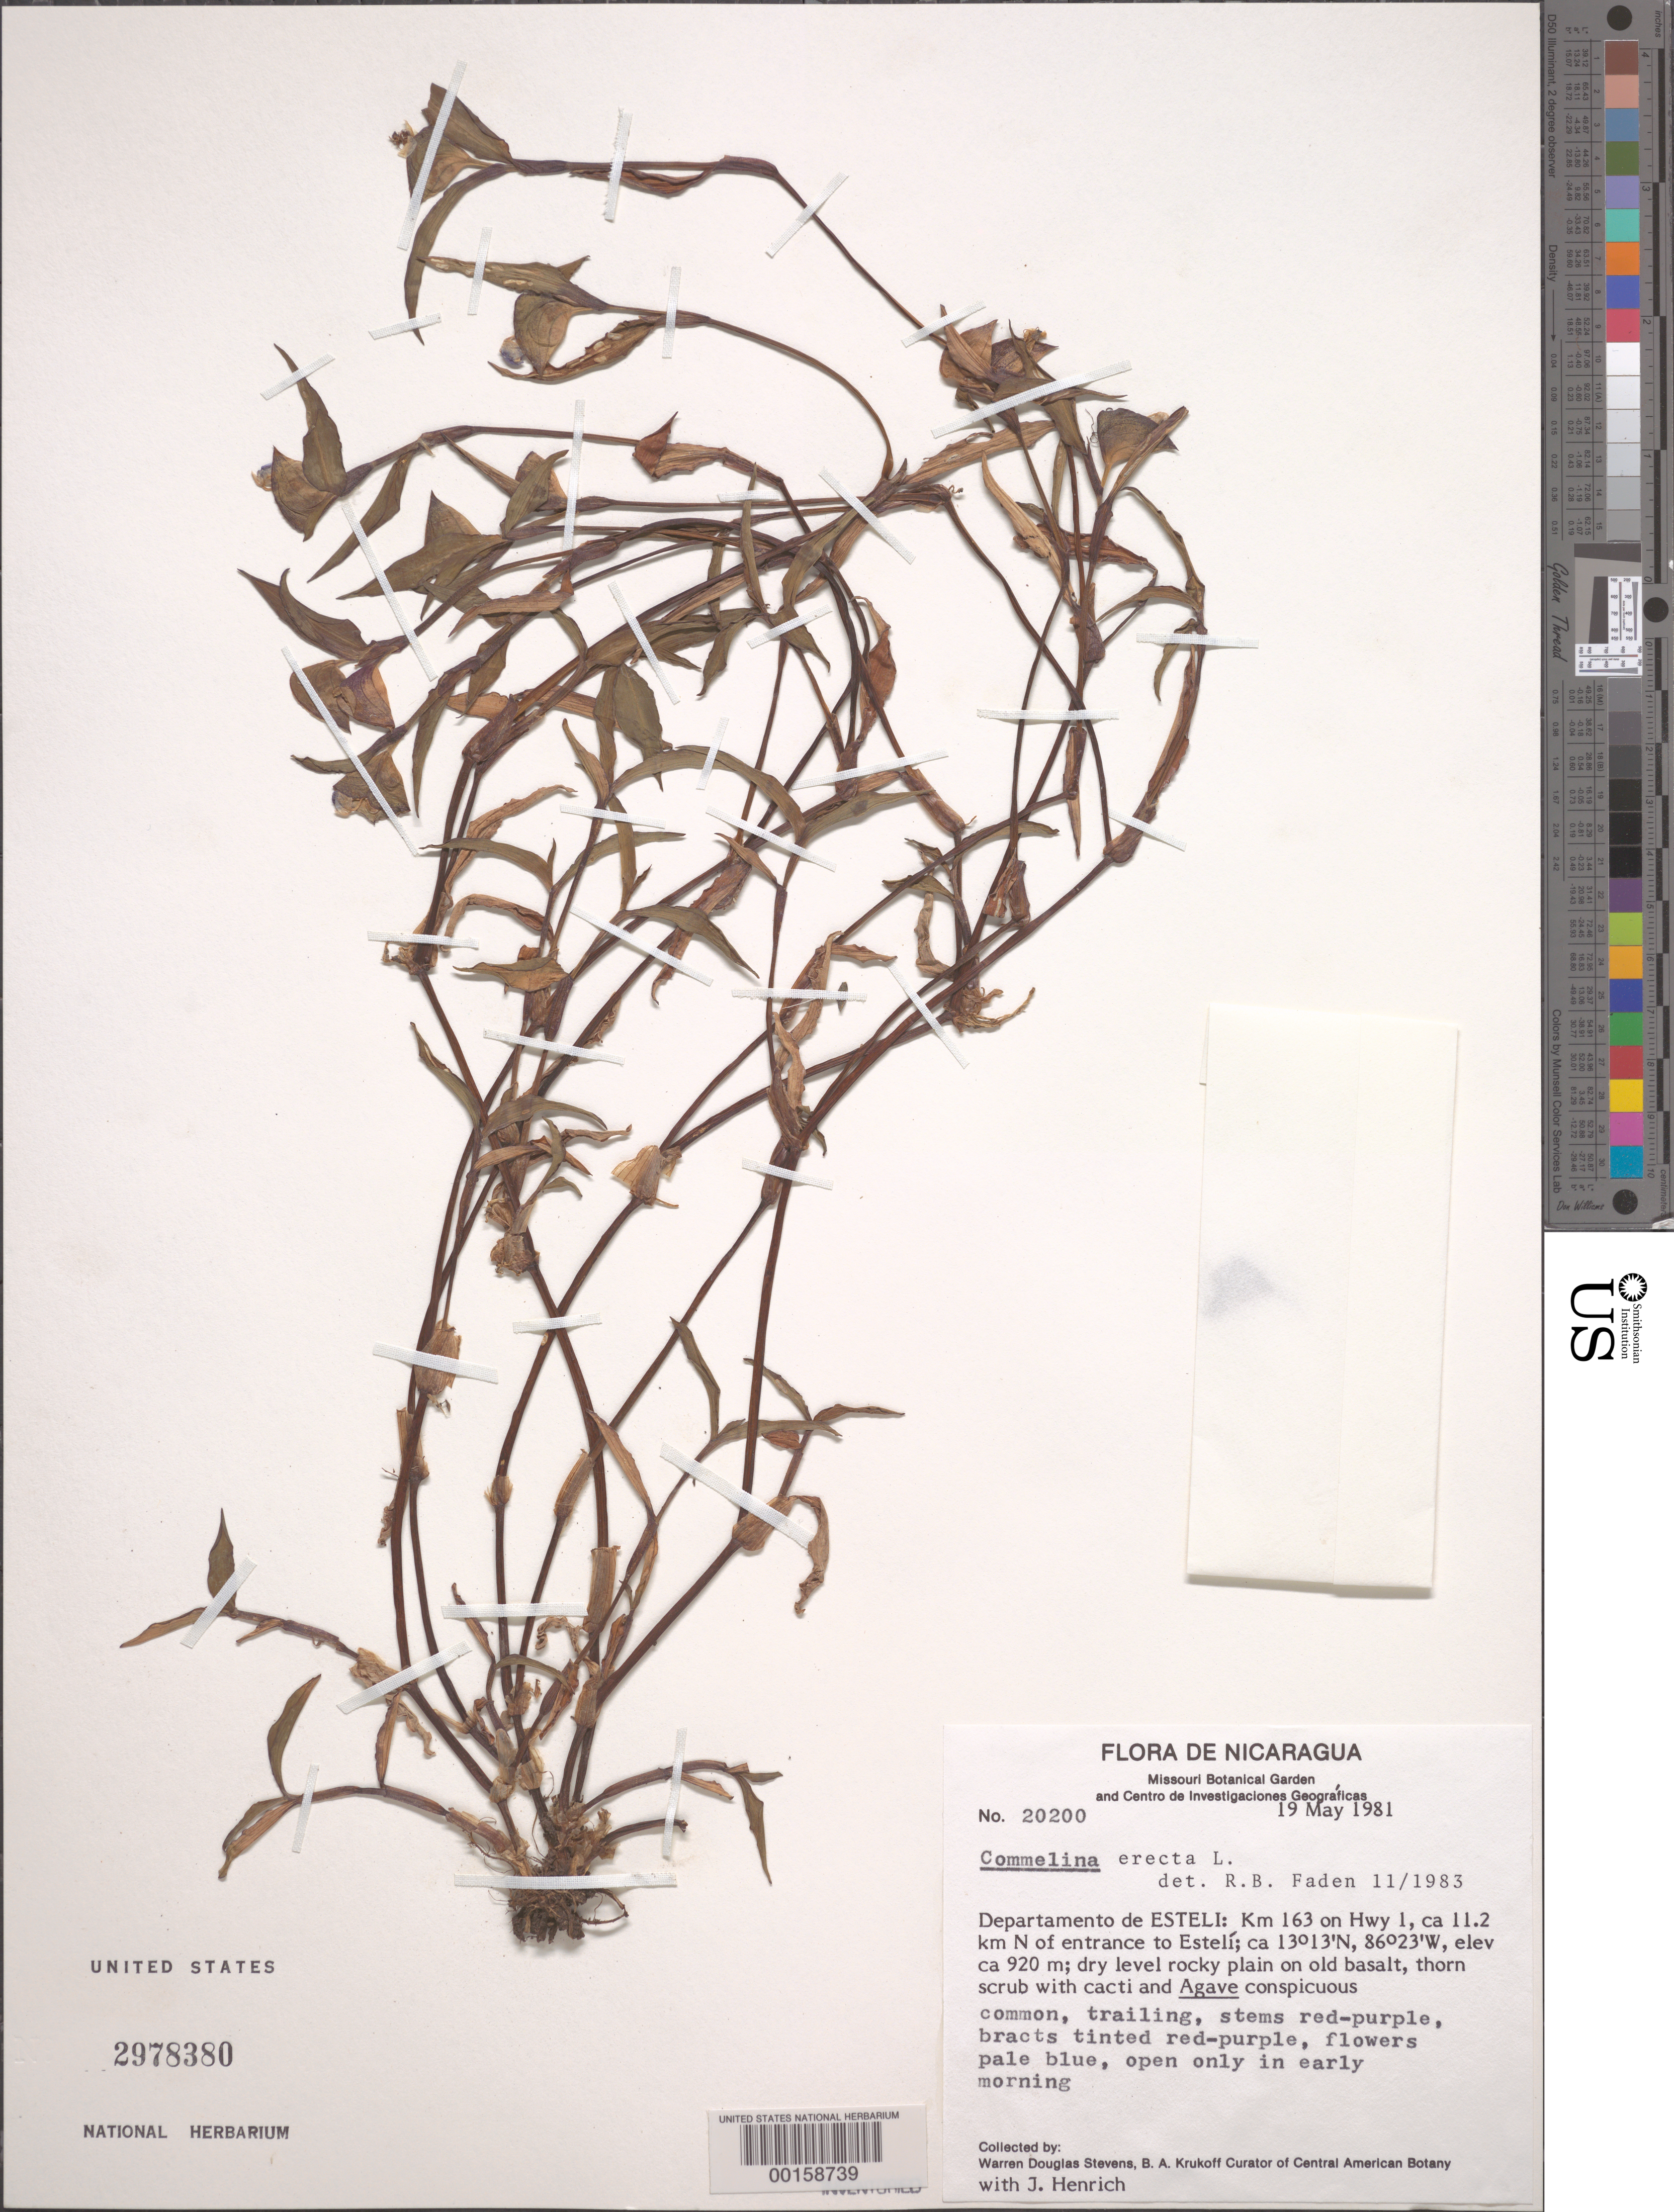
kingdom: Plantae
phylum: Tracheophyta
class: Liliopsida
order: Commelinales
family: Commelinaceae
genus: Commelina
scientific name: Commelina erecta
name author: L.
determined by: Faden, Robert B., (US), Smithsonian Institution - National Museum of Natural History (UNITED STATES)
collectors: W. D. Stevens & J. E. Henrich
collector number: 20200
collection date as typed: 19 May 1981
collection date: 1981-05-19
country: Nicaragua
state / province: Estelí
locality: Km 163 on hwy 1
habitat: Dry, rock plain on old basalt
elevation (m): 920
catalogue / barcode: US 2978380